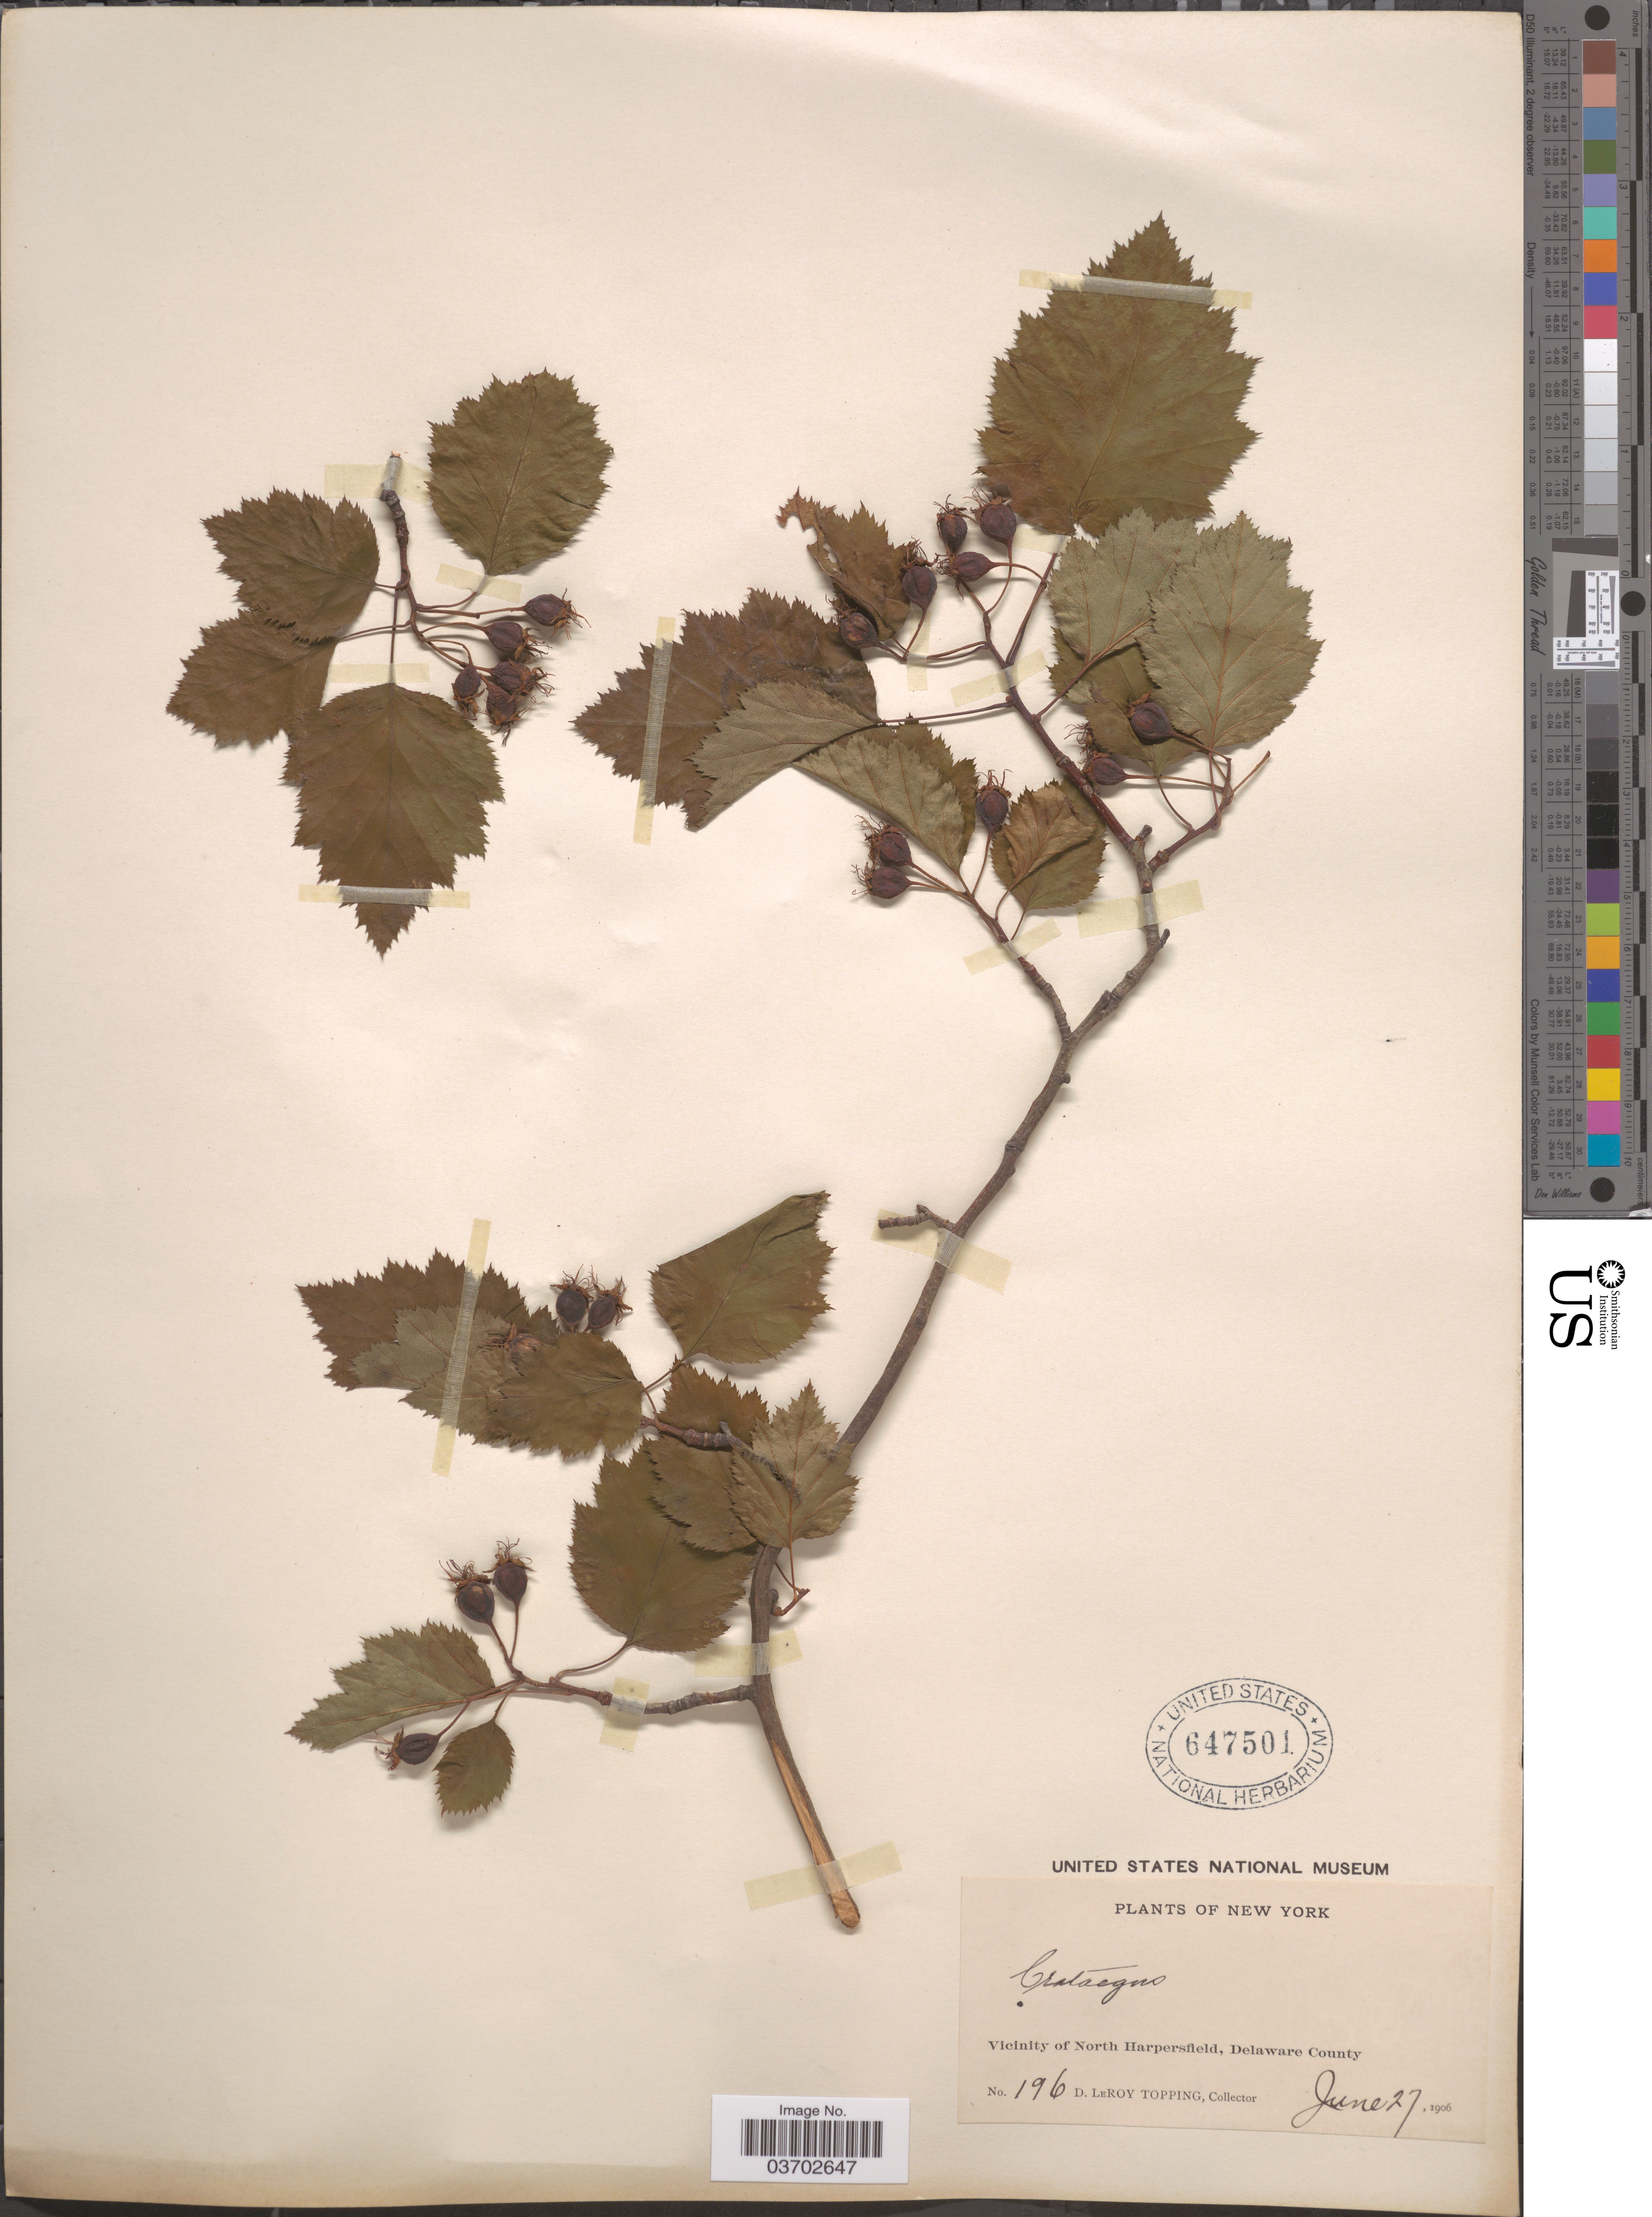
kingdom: Plantae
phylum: Tracheophyta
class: Magnoliopsida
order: Rosales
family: Rosaceae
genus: Crataegus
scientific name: Crataegus sp.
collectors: D. L. Topping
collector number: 196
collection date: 1906-06-27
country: United States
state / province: New York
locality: Vicinity of North Harpersfield, Delaware County.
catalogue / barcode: US 647501